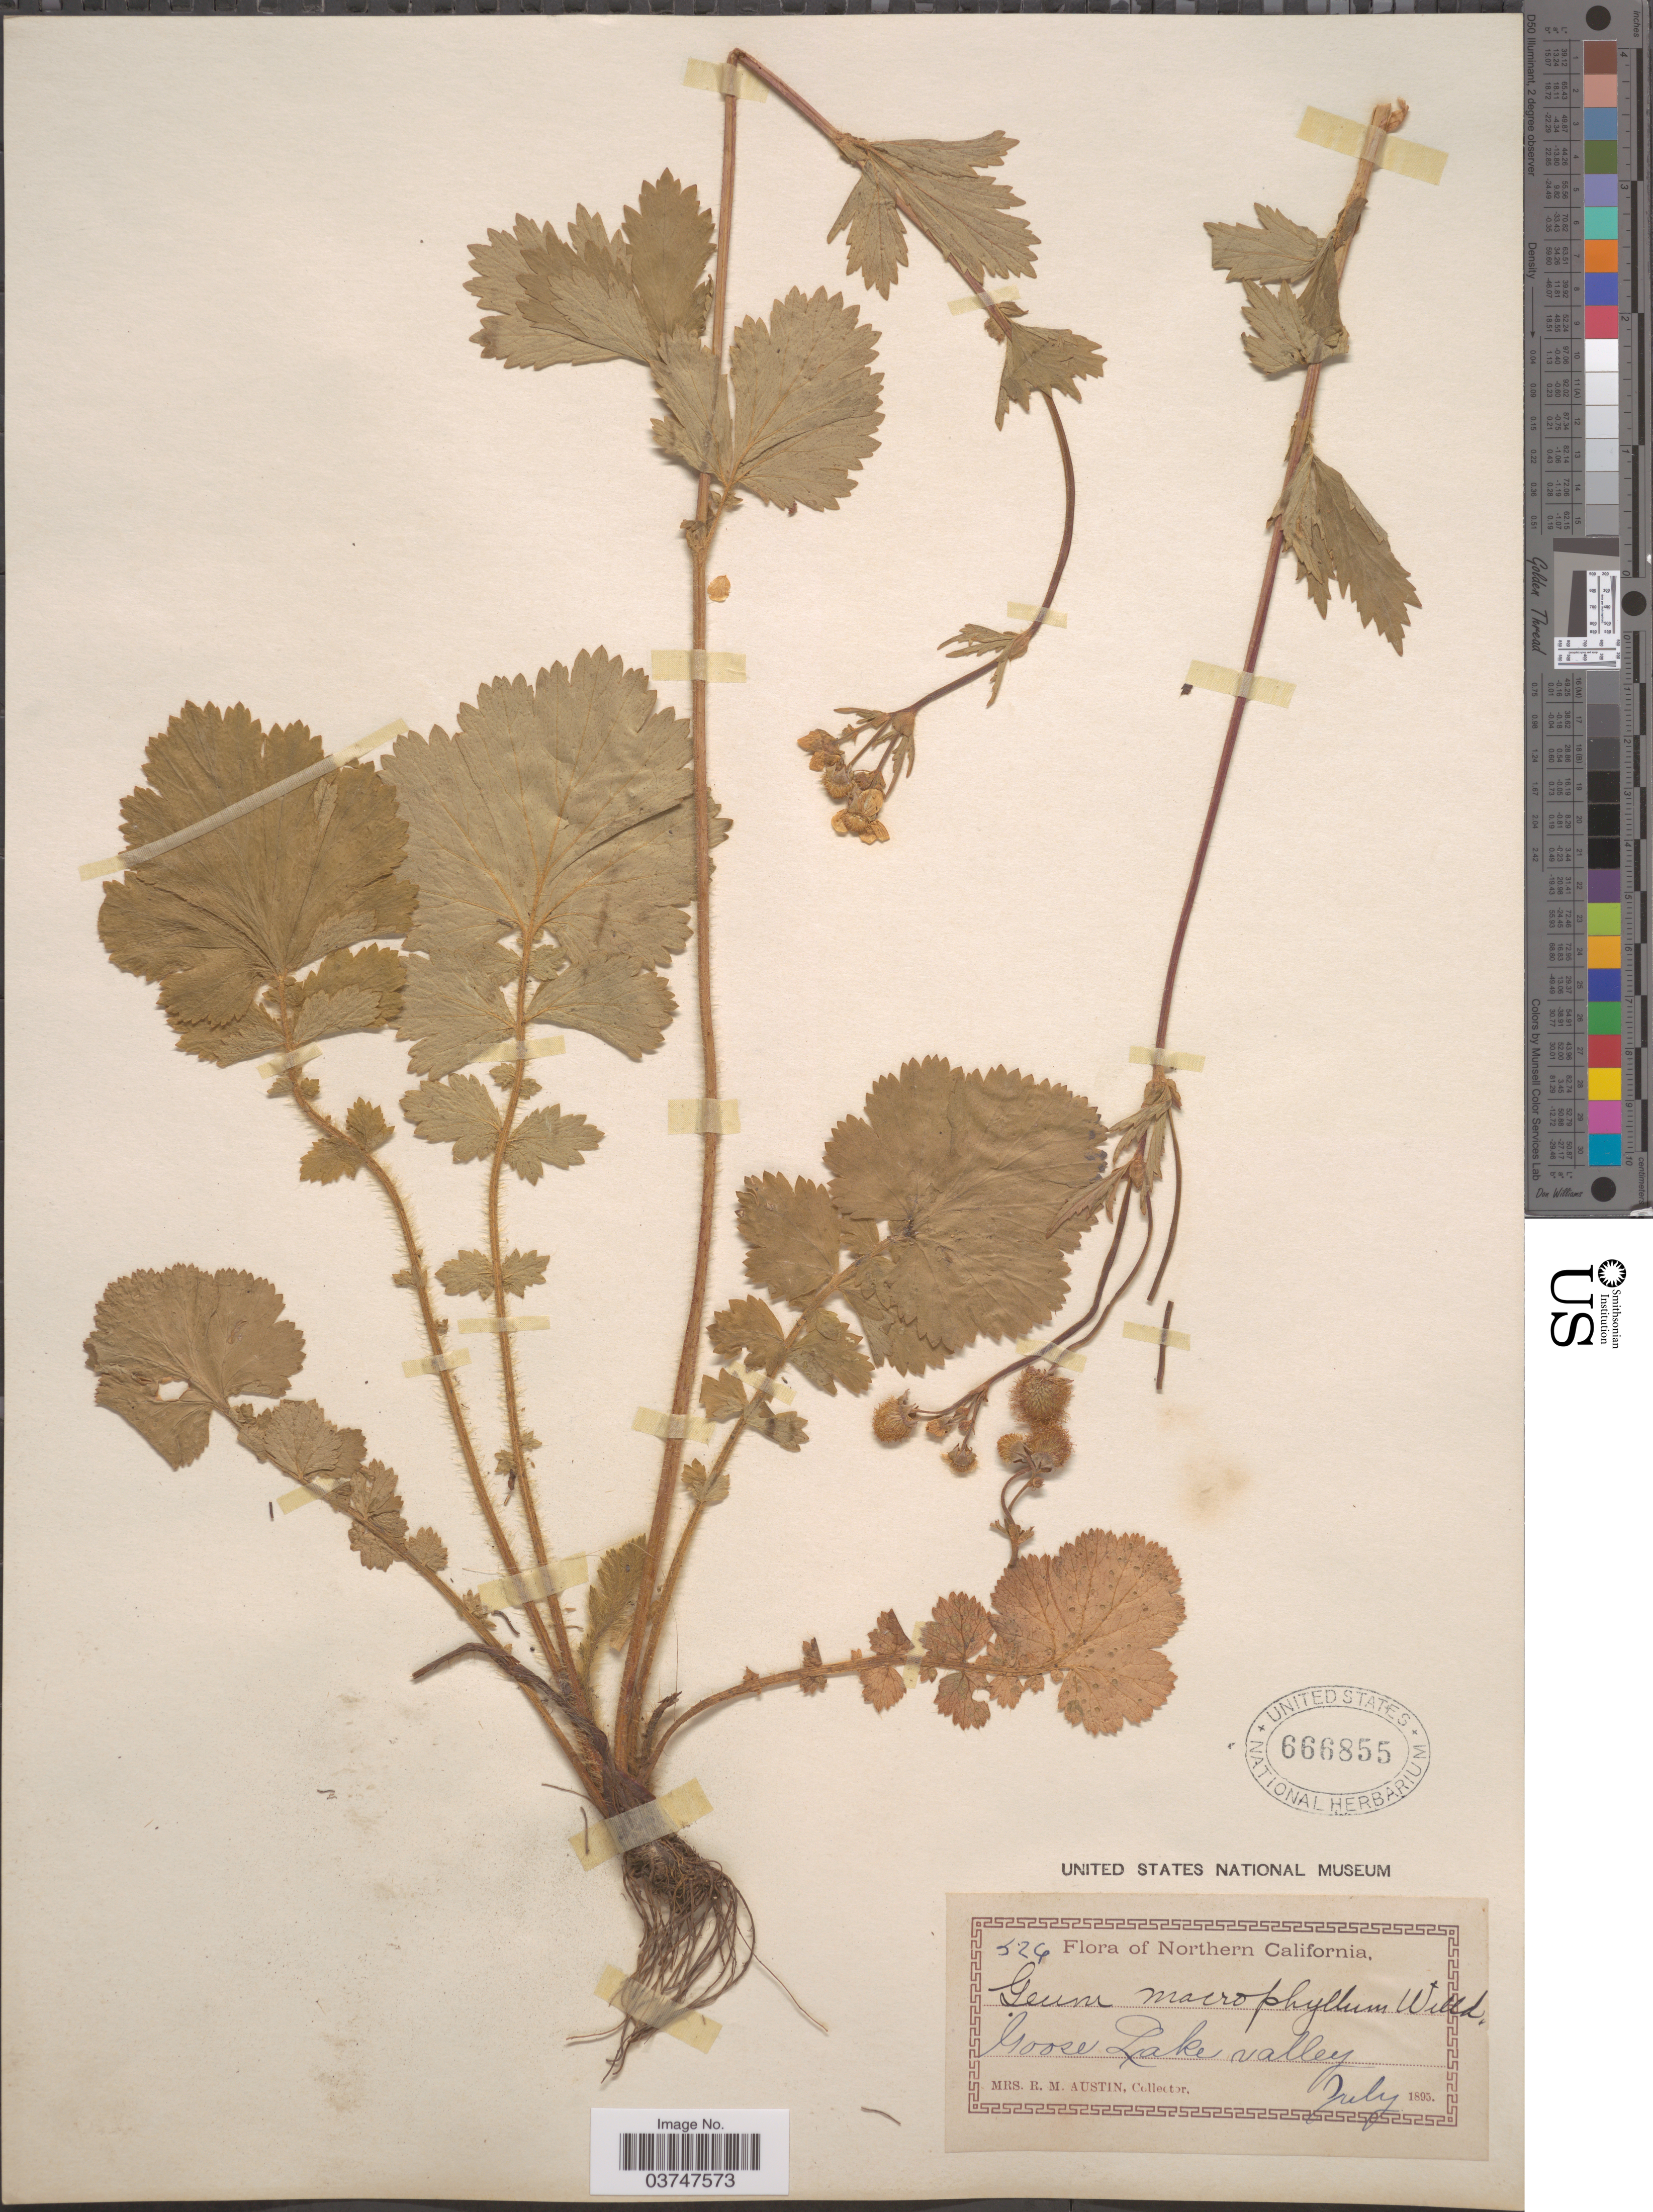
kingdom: Plantae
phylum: Tracheophyta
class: Magnoliopsida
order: Rosales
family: Rosaceae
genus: Geum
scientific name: Geum macrophyllum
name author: Willd.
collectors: R. Austin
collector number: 524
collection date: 1895-07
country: United States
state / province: California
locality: Northern California. Goose Lake valley.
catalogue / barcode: US 666855